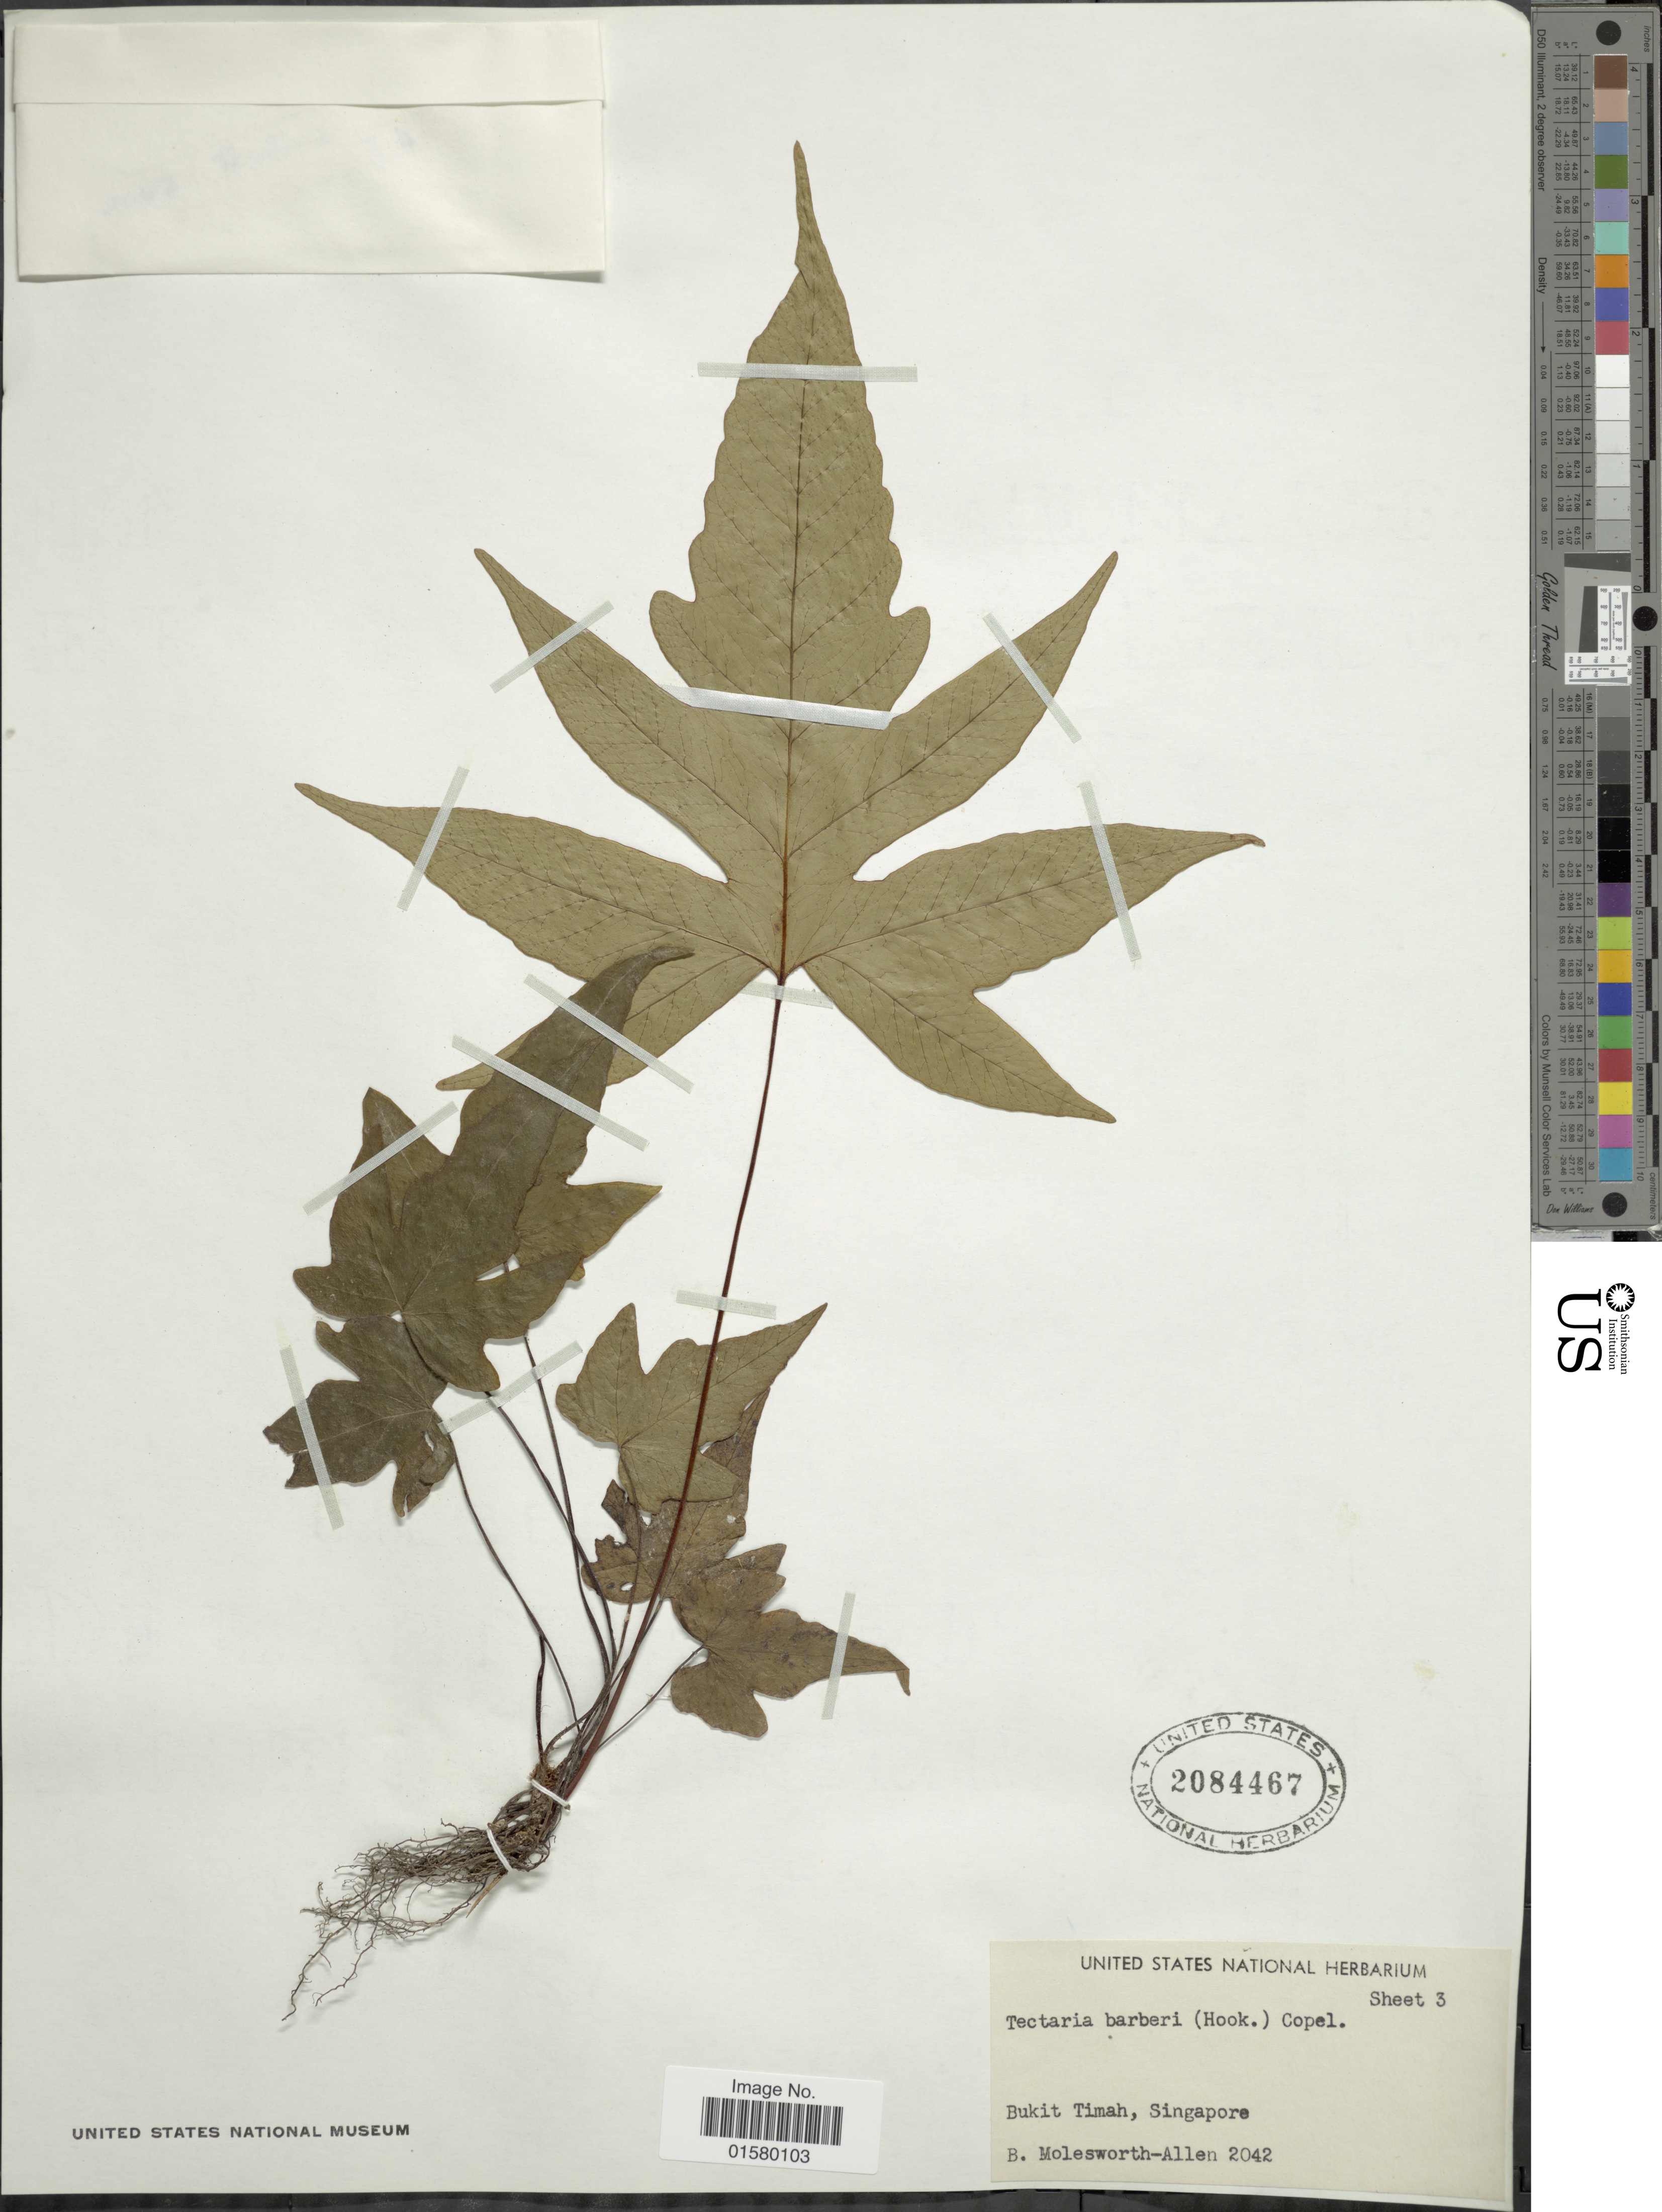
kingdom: Plantae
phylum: Tracheophyta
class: Polypodiopsida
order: Polypodiales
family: Tectariaceae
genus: Tectaria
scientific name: Tectaria barberi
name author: (Hook.) Copel.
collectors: B. E. G. Molesworth-Allen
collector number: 2042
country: Singapore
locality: Bukit Timah, Singapore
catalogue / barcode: US 2084467